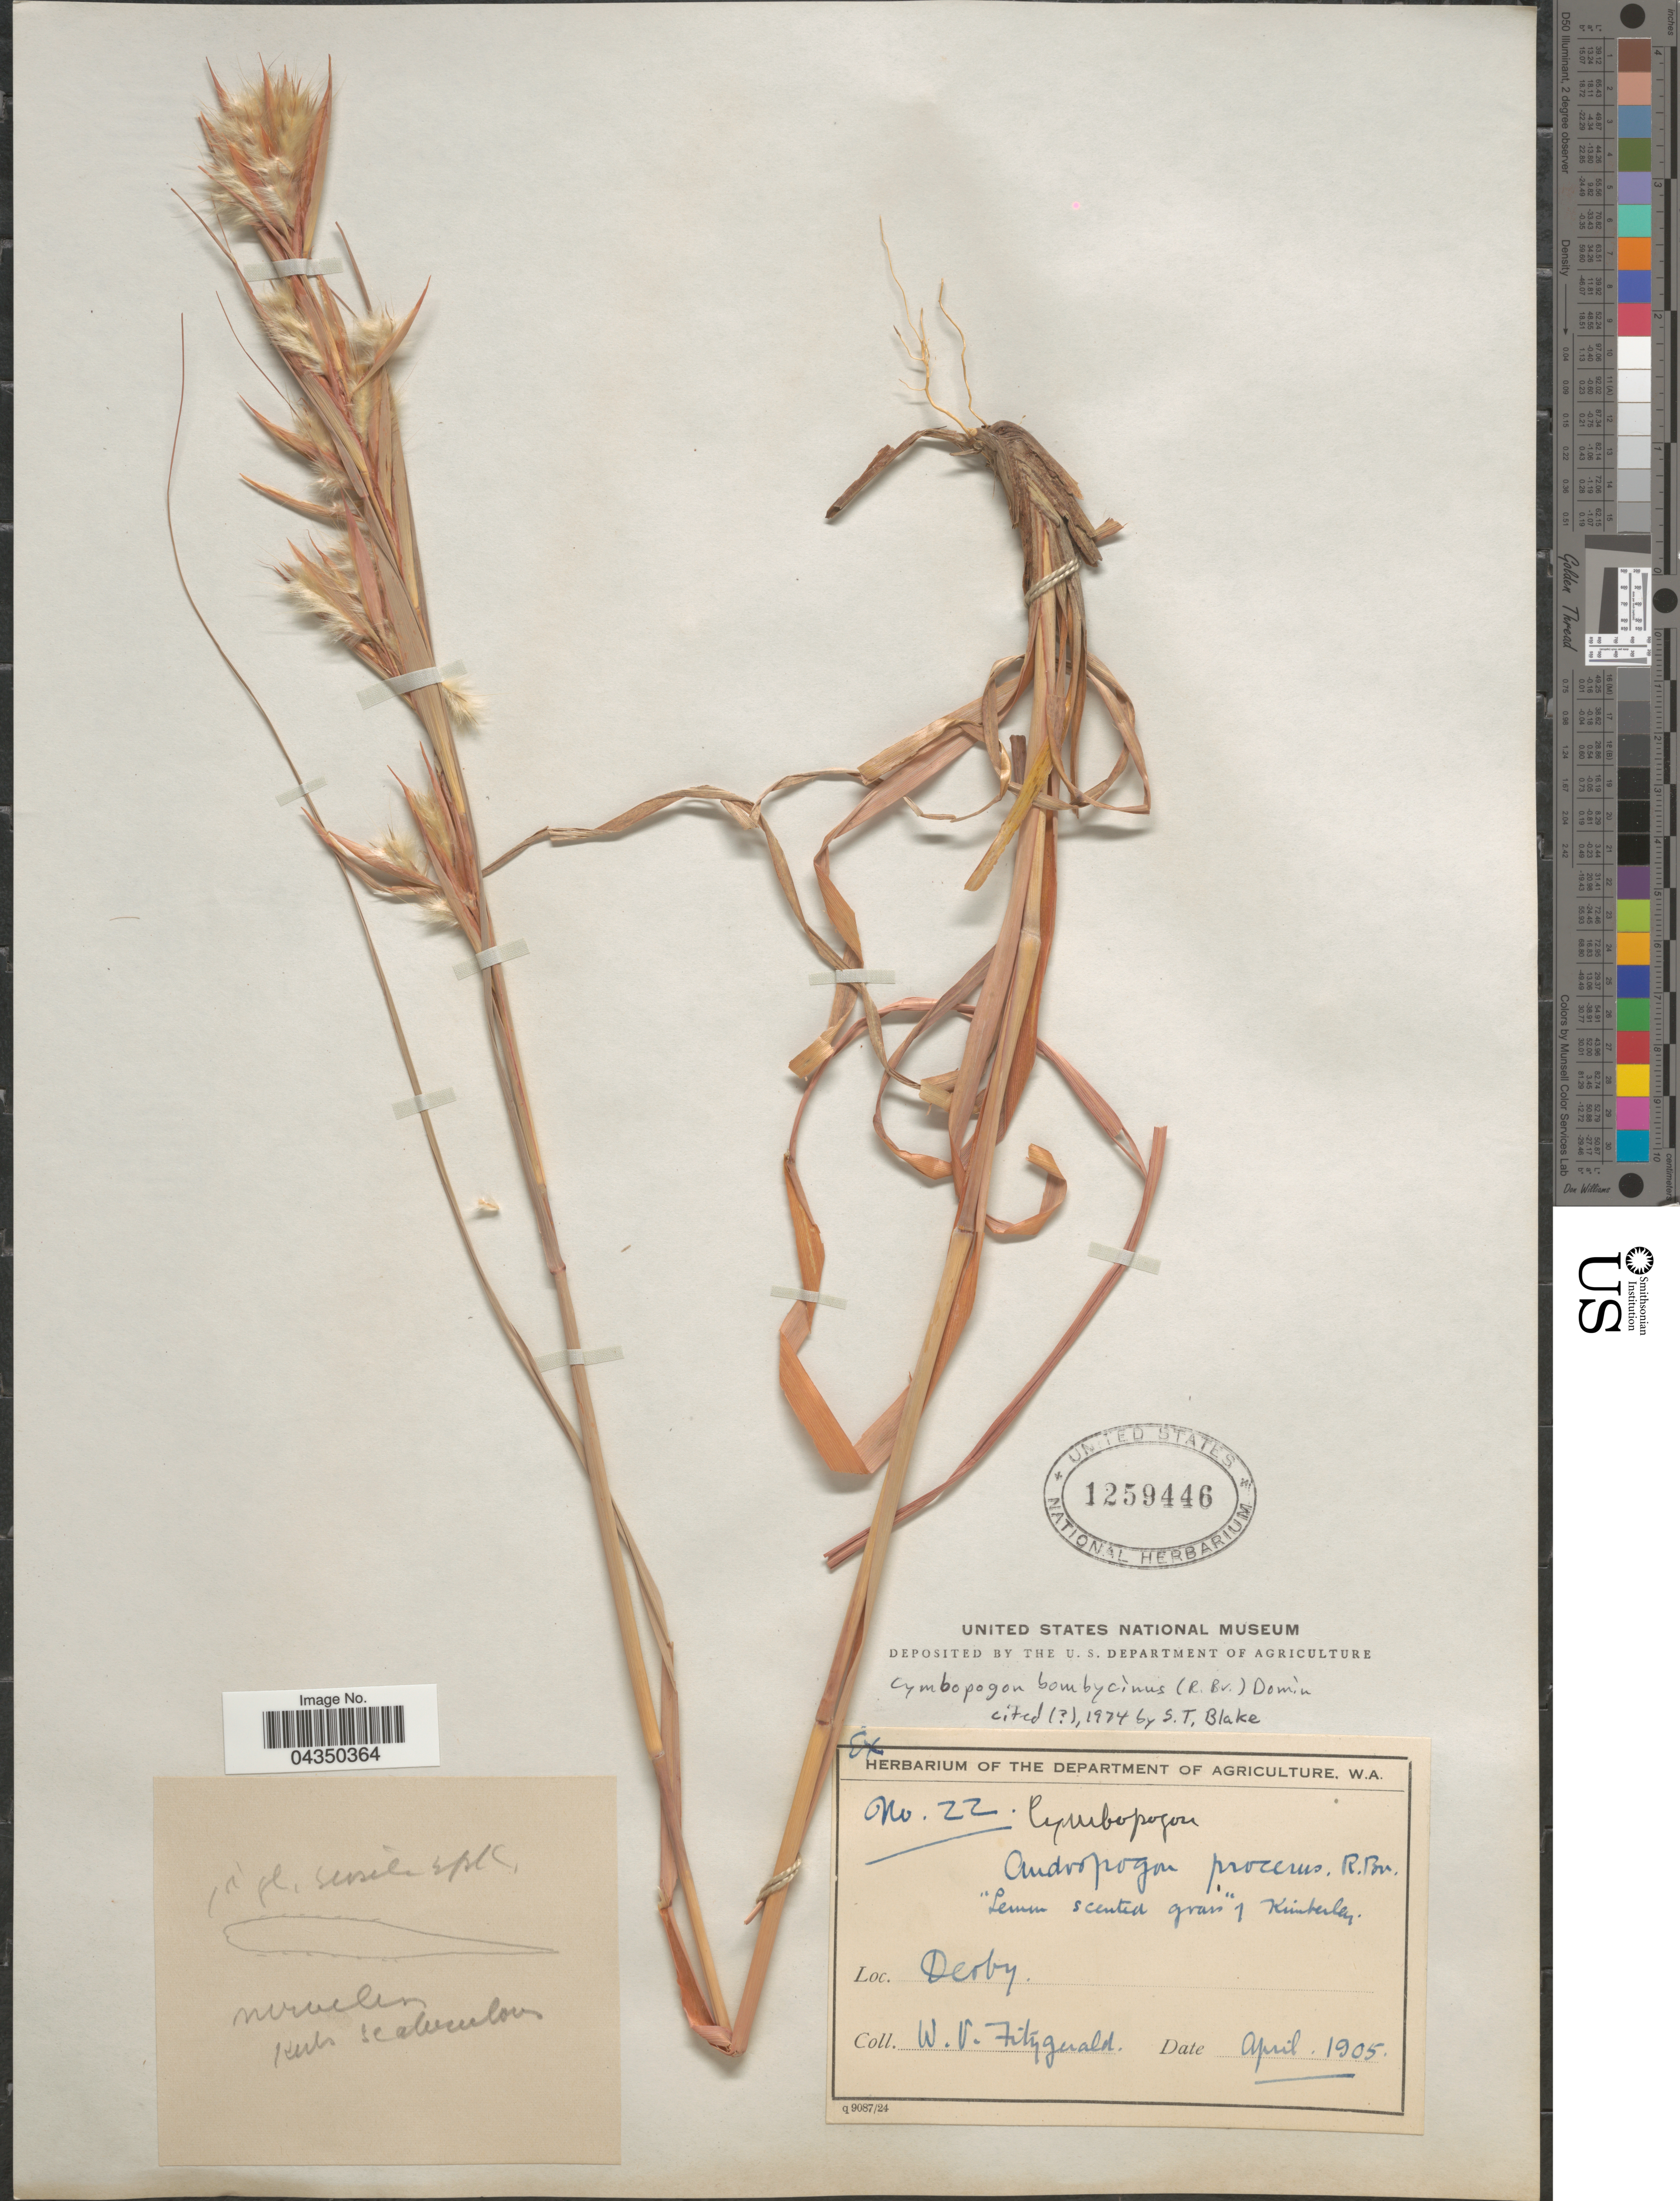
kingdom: Plantae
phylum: Tracheophyta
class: Liliopsida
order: Poales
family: Poaceae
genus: Cymbopogon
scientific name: Cymbopogon bombycinus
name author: A. Camus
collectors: W. Fitzgerald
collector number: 22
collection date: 1905-04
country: Australia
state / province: Western Australia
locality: Derby.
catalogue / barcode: US 1259446